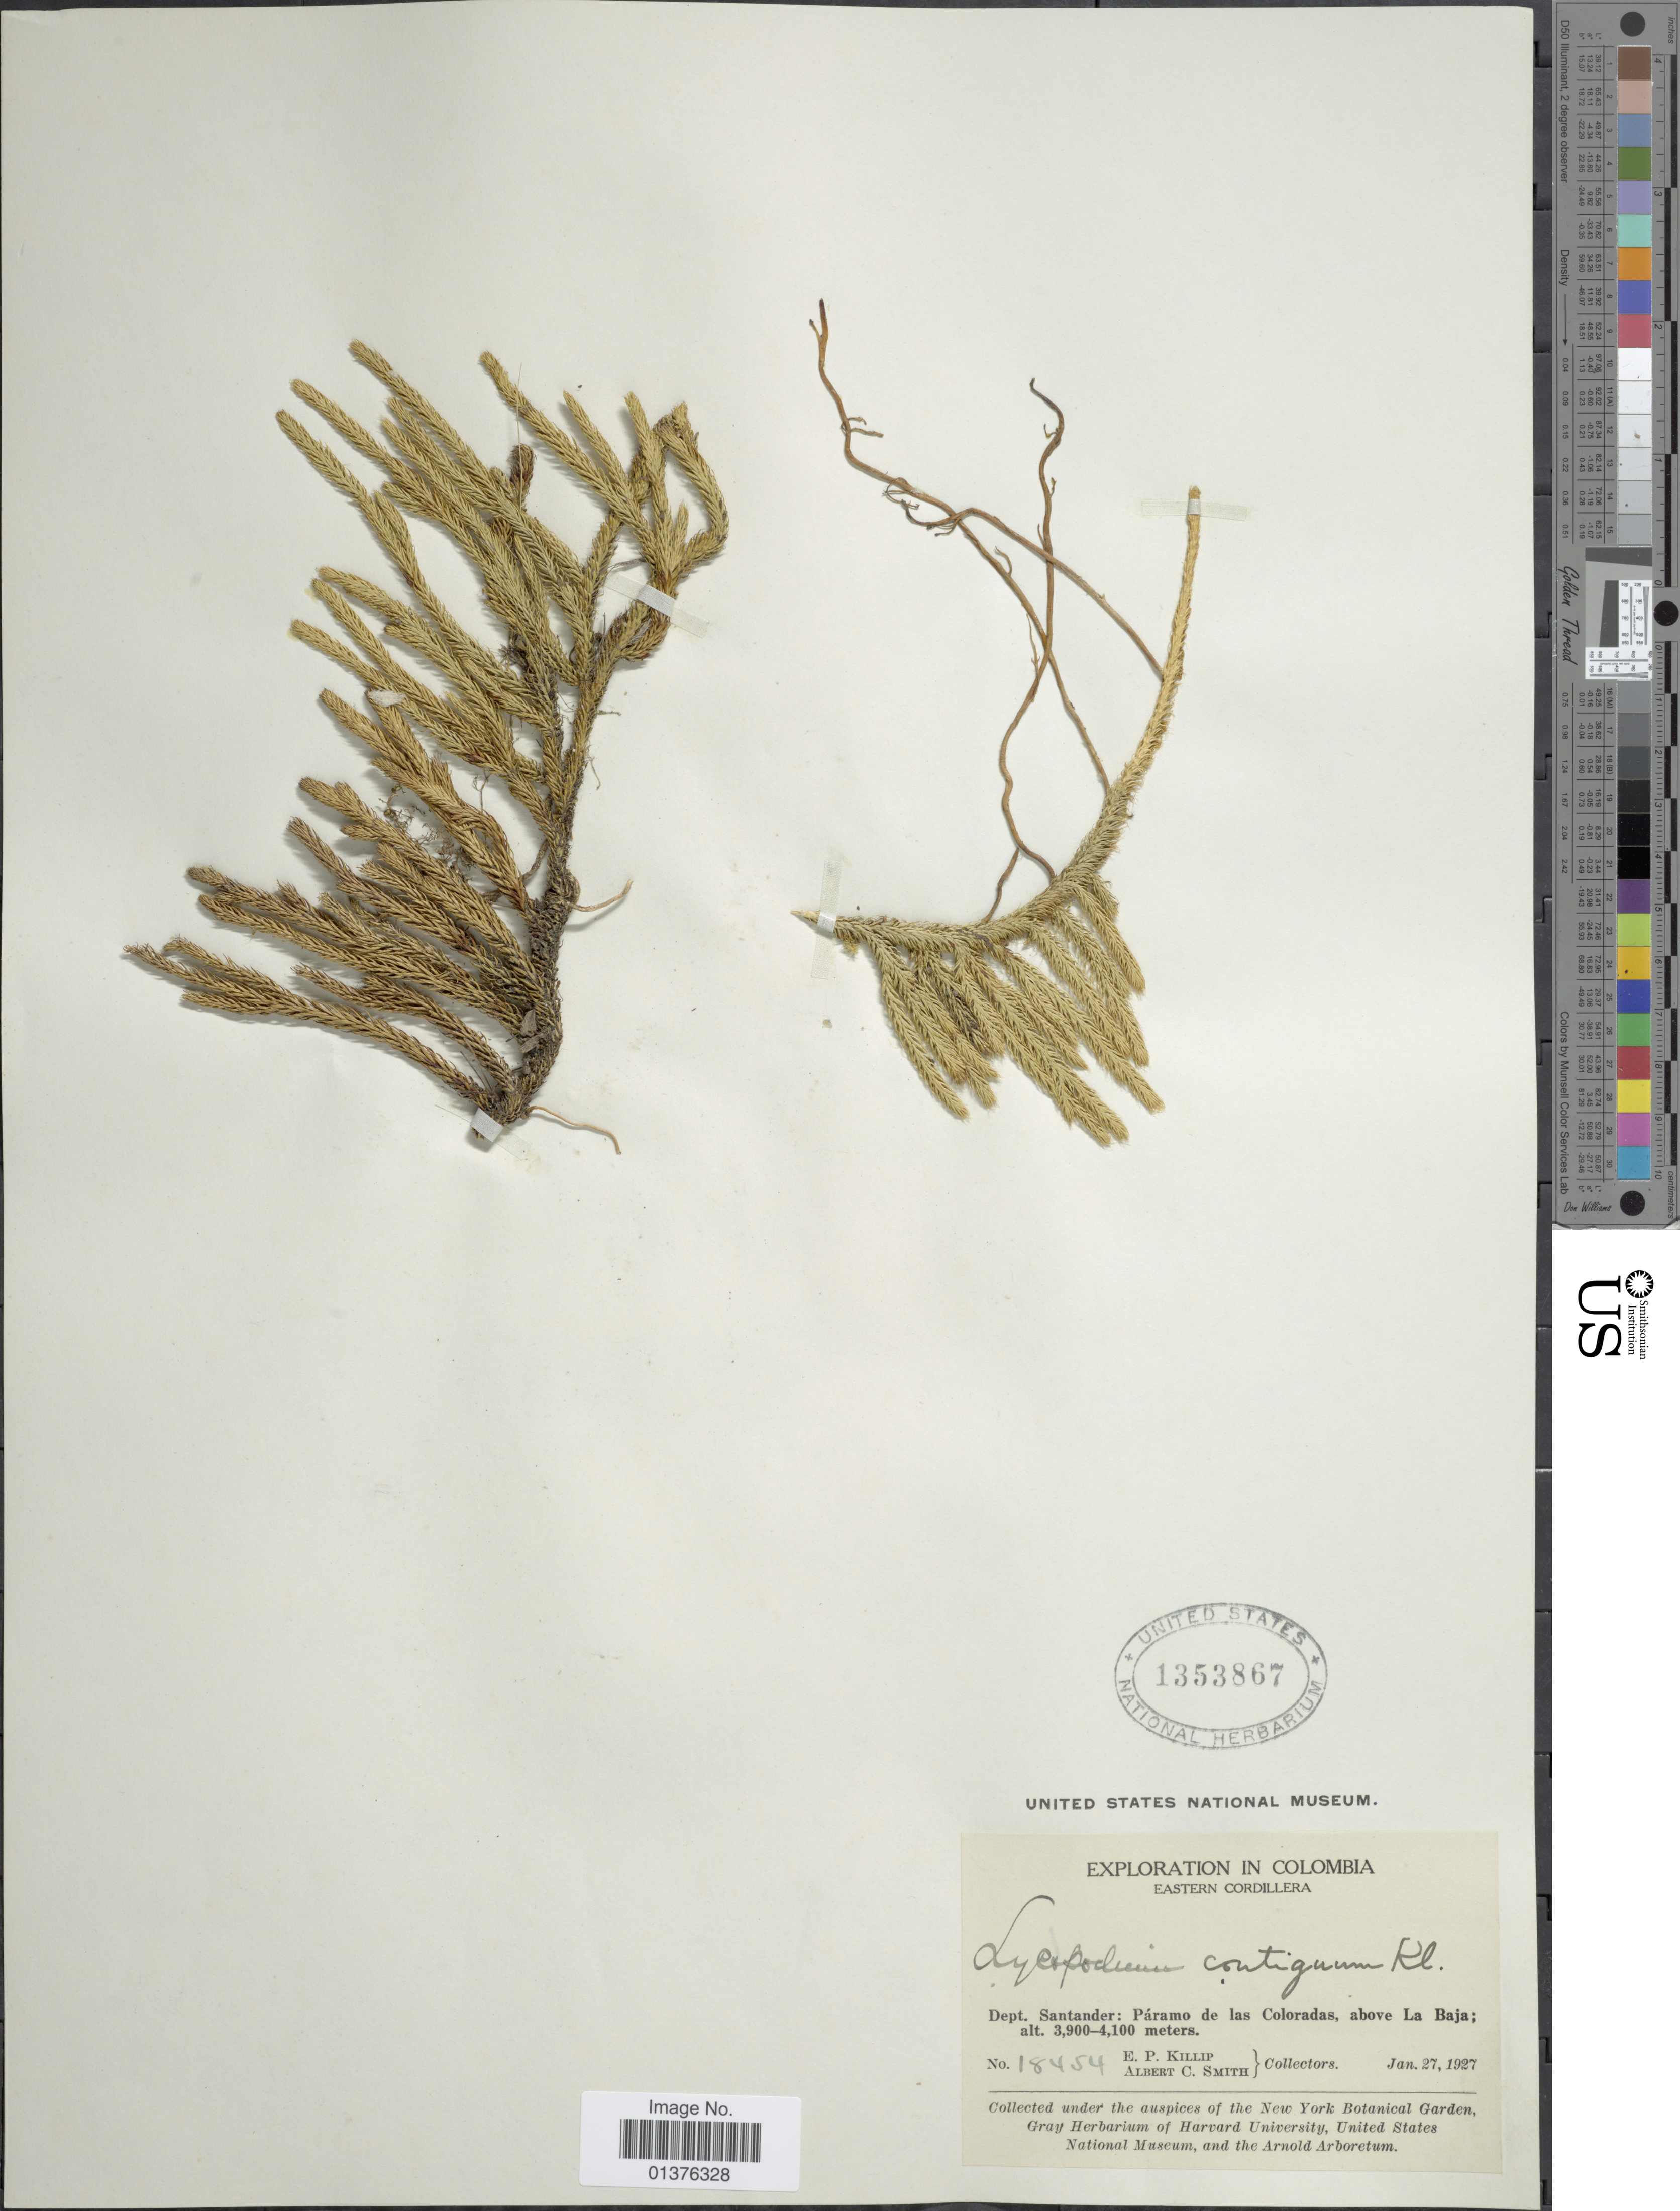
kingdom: Plantae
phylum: Tracheophyta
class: Lycopodiopsida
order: Lycopodiales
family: Lycopodiaceae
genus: Lycopodium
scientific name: Lycopodium clavatum subsp. contiguum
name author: (Klotzsch) B. Øllg.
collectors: E. P. Killip & A. C. Smith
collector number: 18454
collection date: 1927-01-27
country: Colombia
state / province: Santander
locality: Páramo de las Coloradas above La Baja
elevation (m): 3900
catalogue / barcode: US 1353867